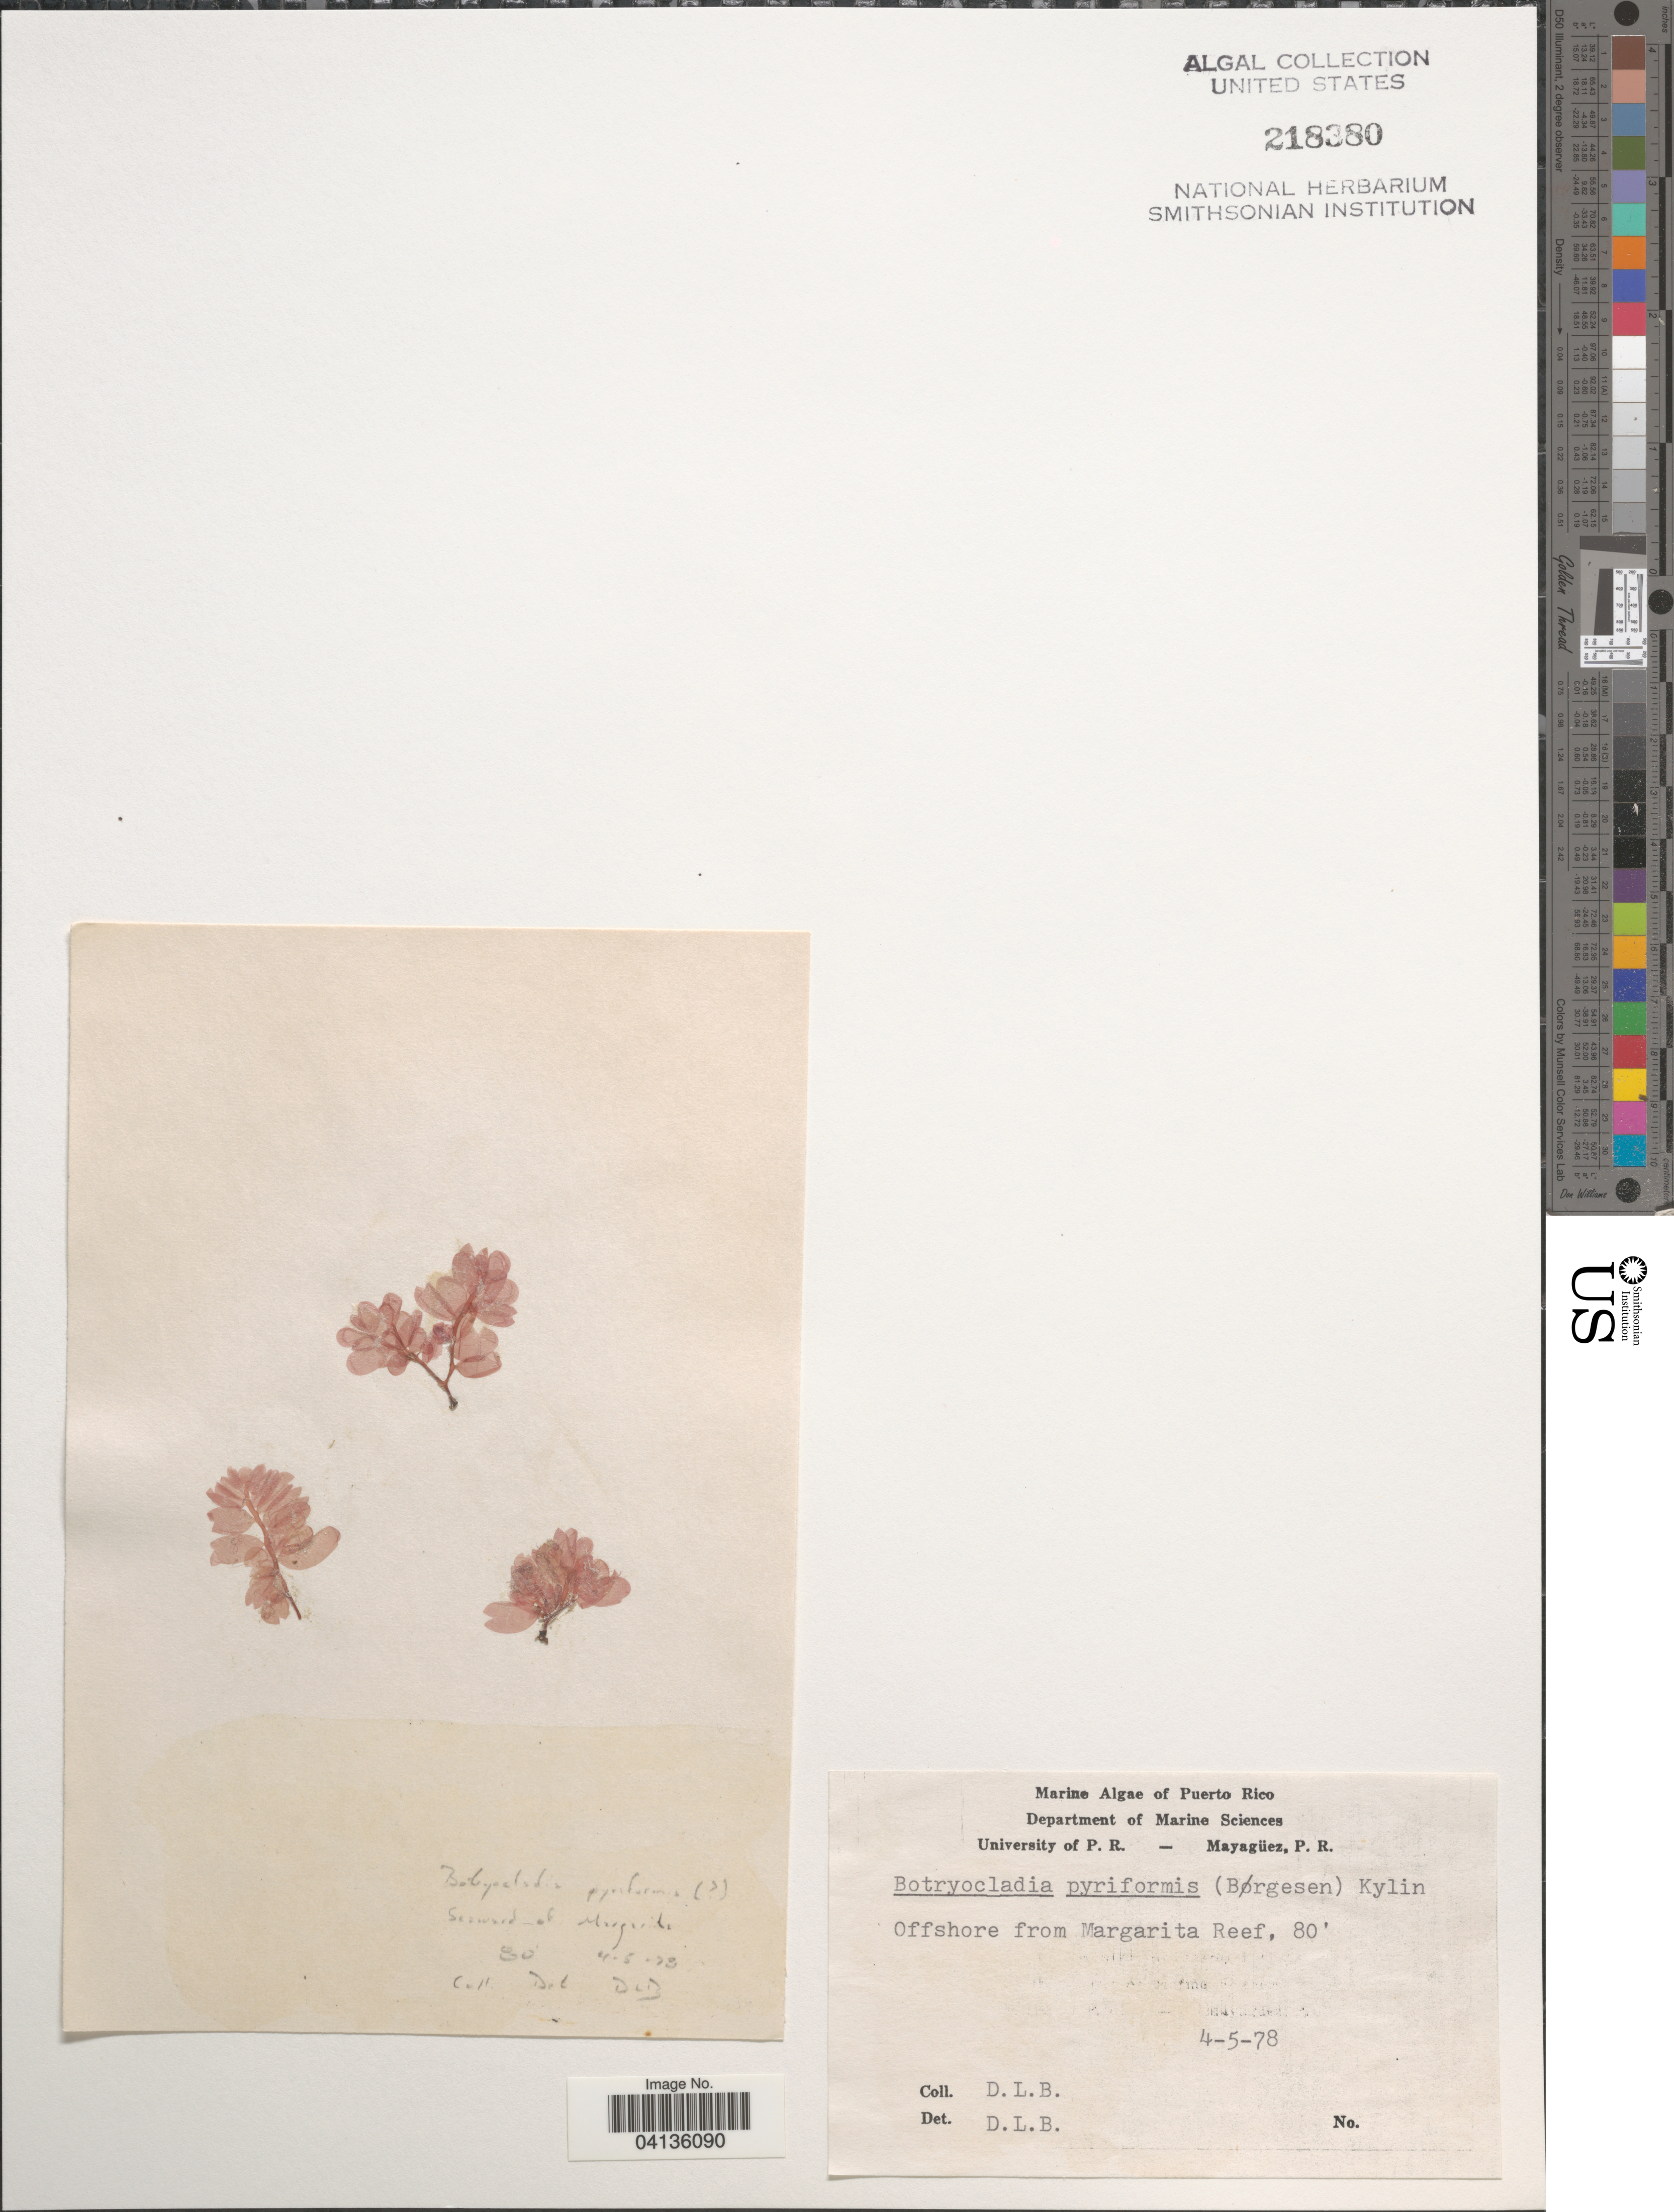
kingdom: Plantae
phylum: Rhodophyta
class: Florideophyceae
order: Rhodymeniales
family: Rhodymeniaceae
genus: Botryocladia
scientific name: Botryocladia pyriformis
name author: (Børgesen) Kylin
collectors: D. L. B.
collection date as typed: Transcribed d/m/y: 4/5/78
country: Puerto Rico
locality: Offshore from Margarita Reef.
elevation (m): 24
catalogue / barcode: US 218380